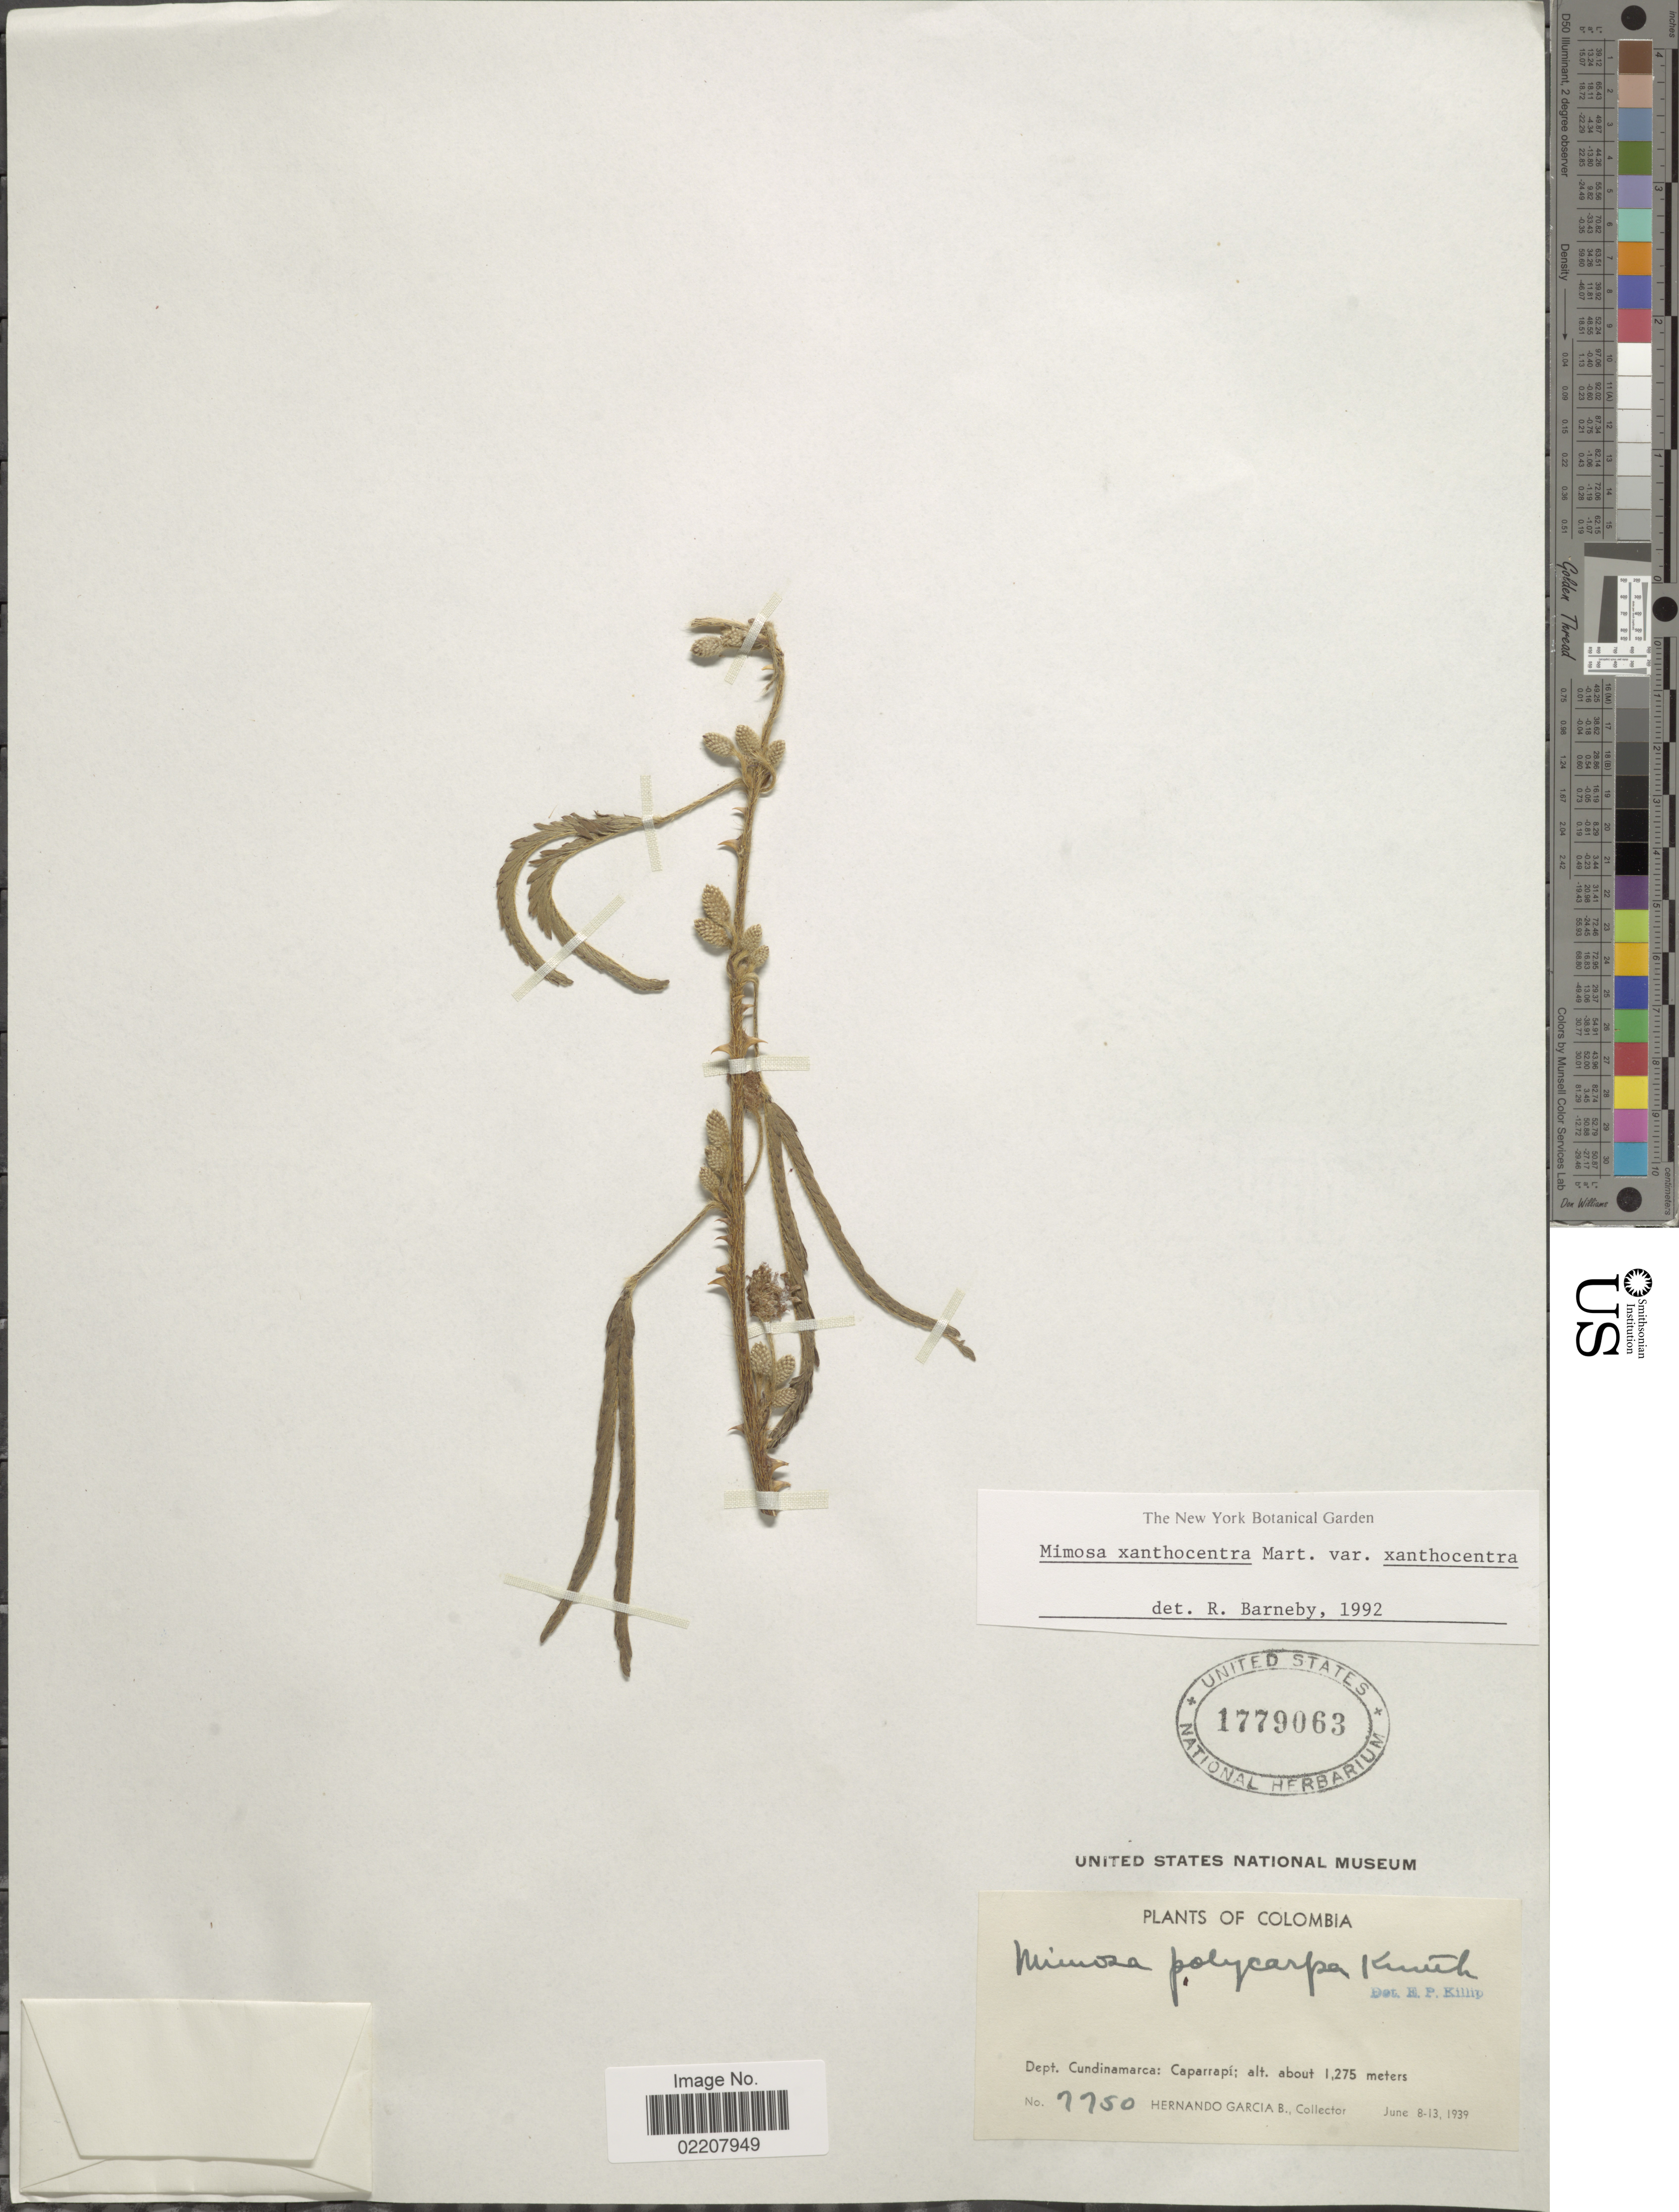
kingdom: Plantae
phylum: Tracheophyta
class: Magnoliopsida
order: Fabales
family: Fabaceae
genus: Mimosa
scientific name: Mimosa xanthocentra subsp. xanthocentra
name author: Mart.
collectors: H. García Barriga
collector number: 7750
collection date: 1939-06-08/1939-06-13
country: Colombia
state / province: Cundinamarca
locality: Caparrapi.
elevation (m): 1275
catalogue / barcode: US 1779063